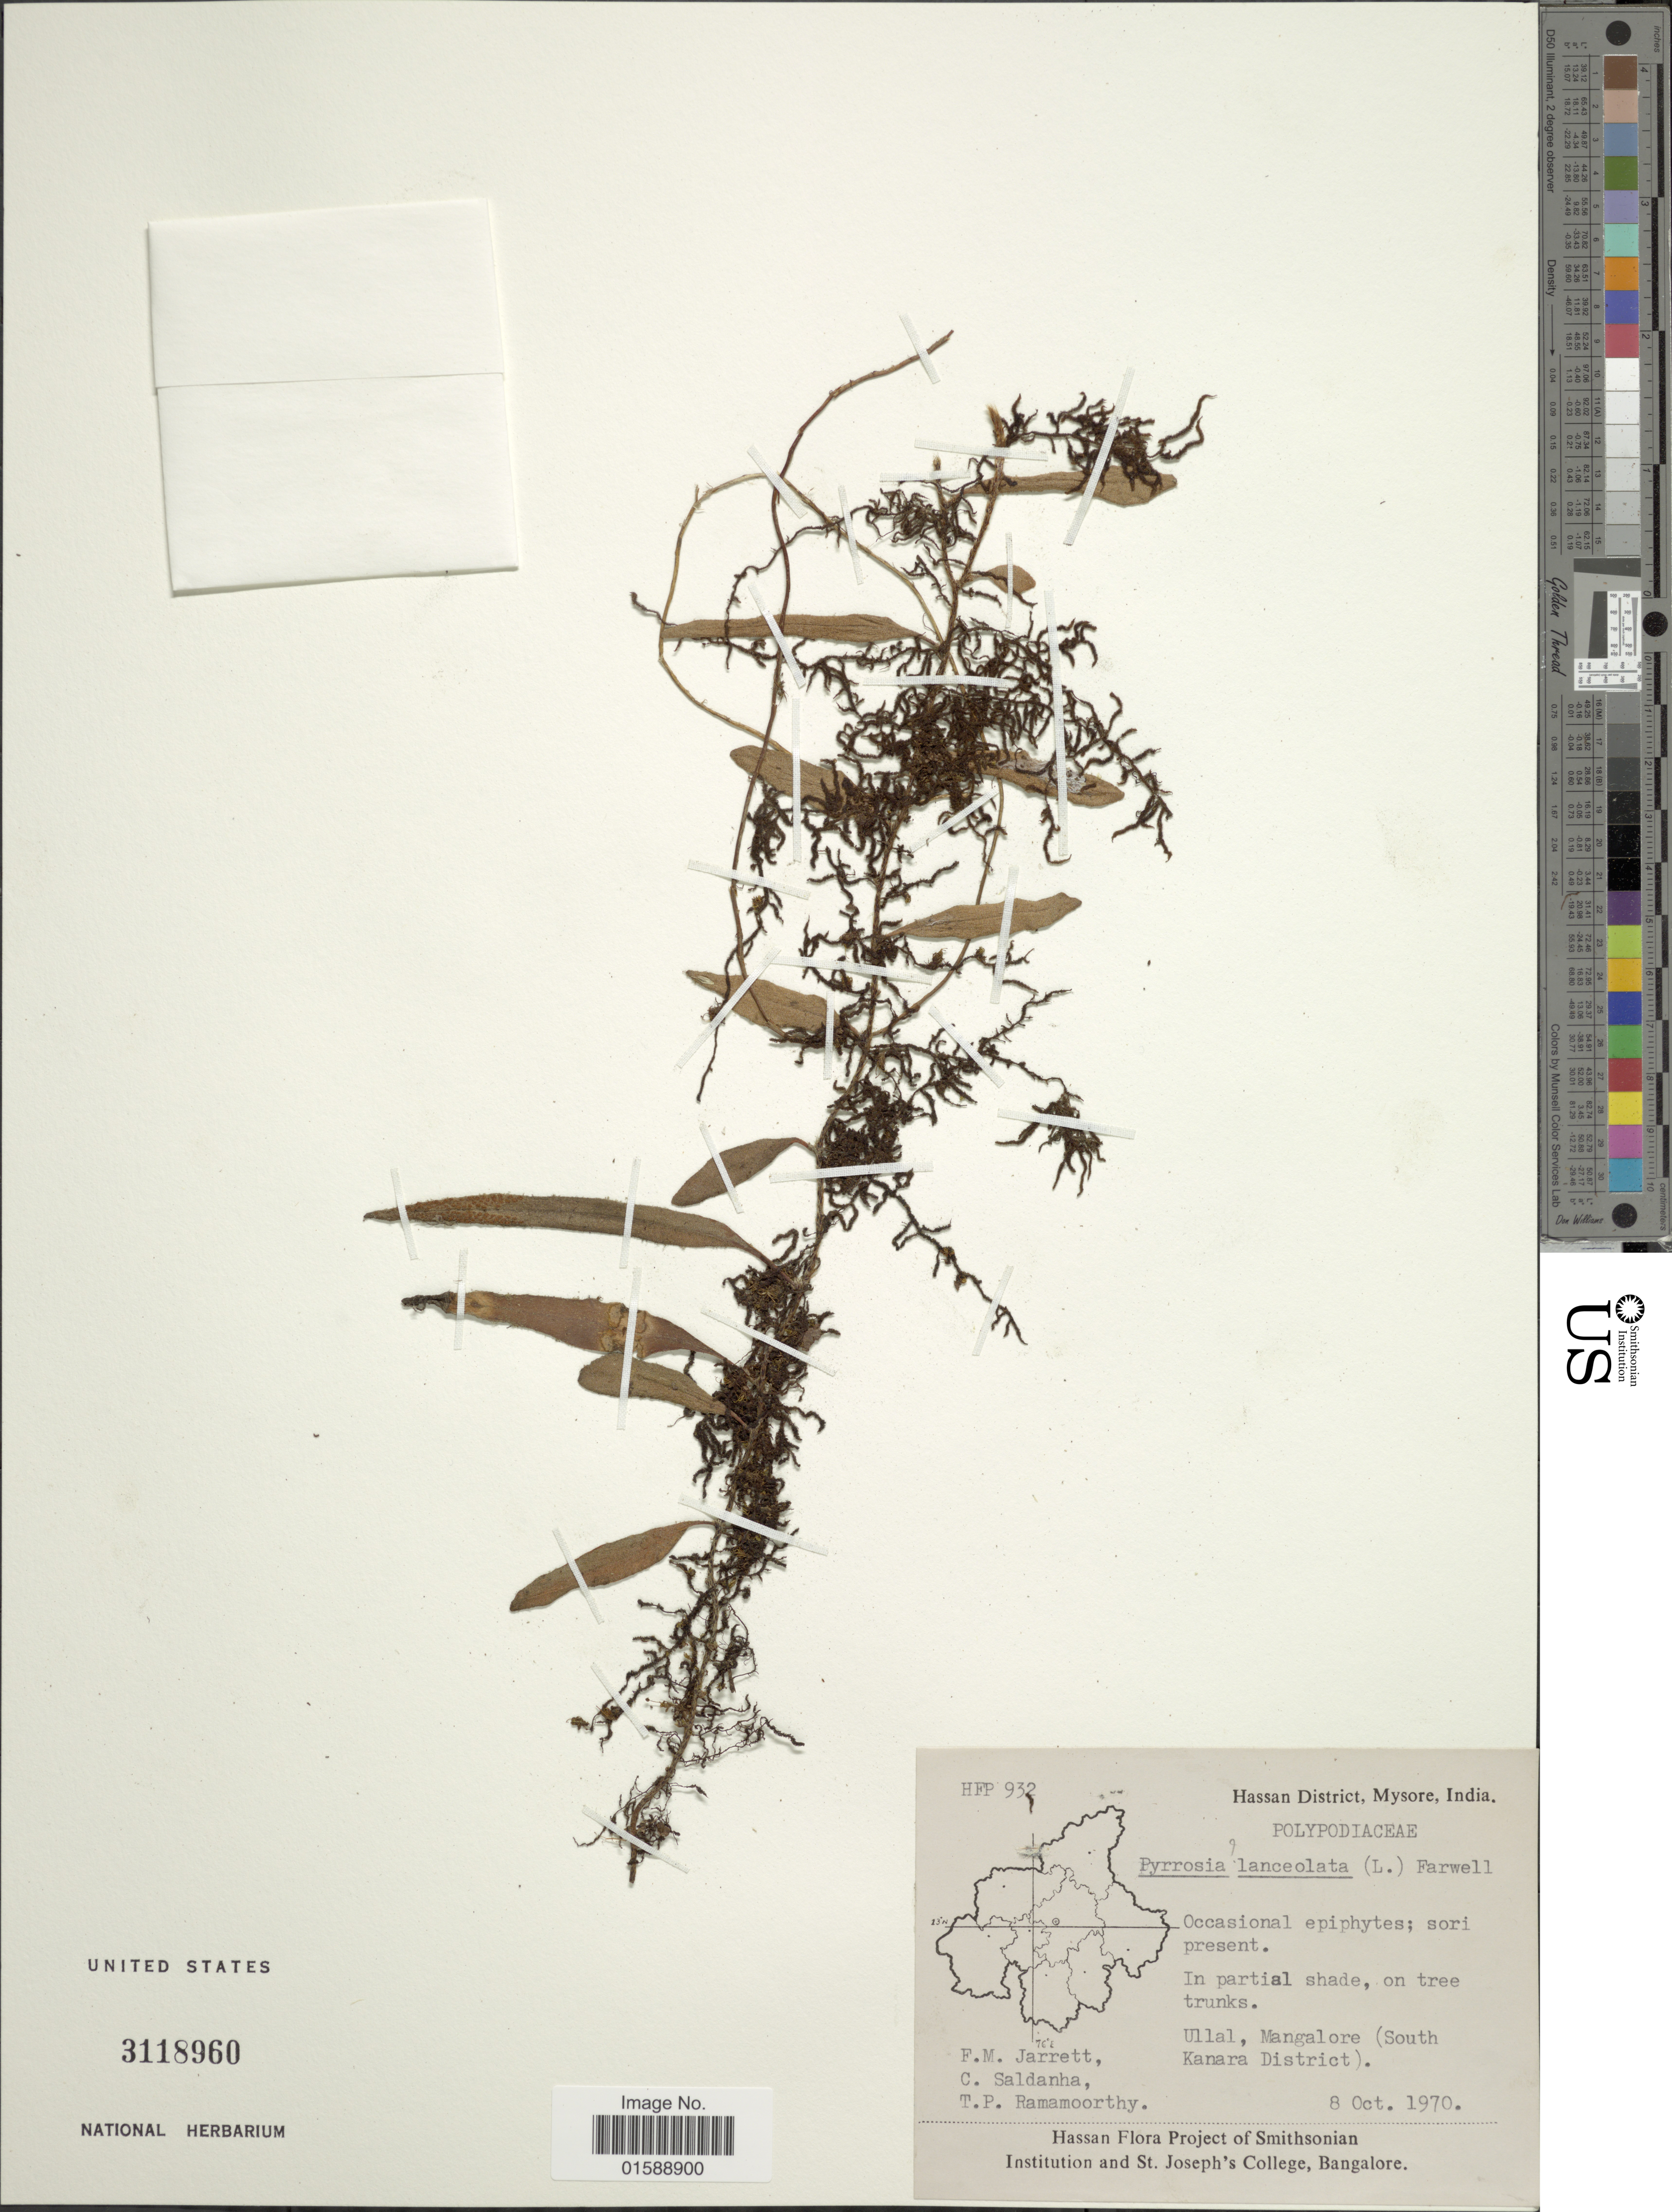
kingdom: Plantae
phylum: Tracheophyta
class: Polypodiopsida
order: Polypodiales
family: Polypodiaceae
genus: Pyrrosia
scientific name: Pyrrosia lanceolata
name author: (L.) Farw.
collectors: F. M. Jarrett, C. Saldanha & T. P. Ramamoorthy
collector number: HFP 932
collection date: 1970-10-08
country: India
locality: Hassan District, Mysore. Ullal, Mangalore (South Kanara District)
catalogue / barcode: US 3118960